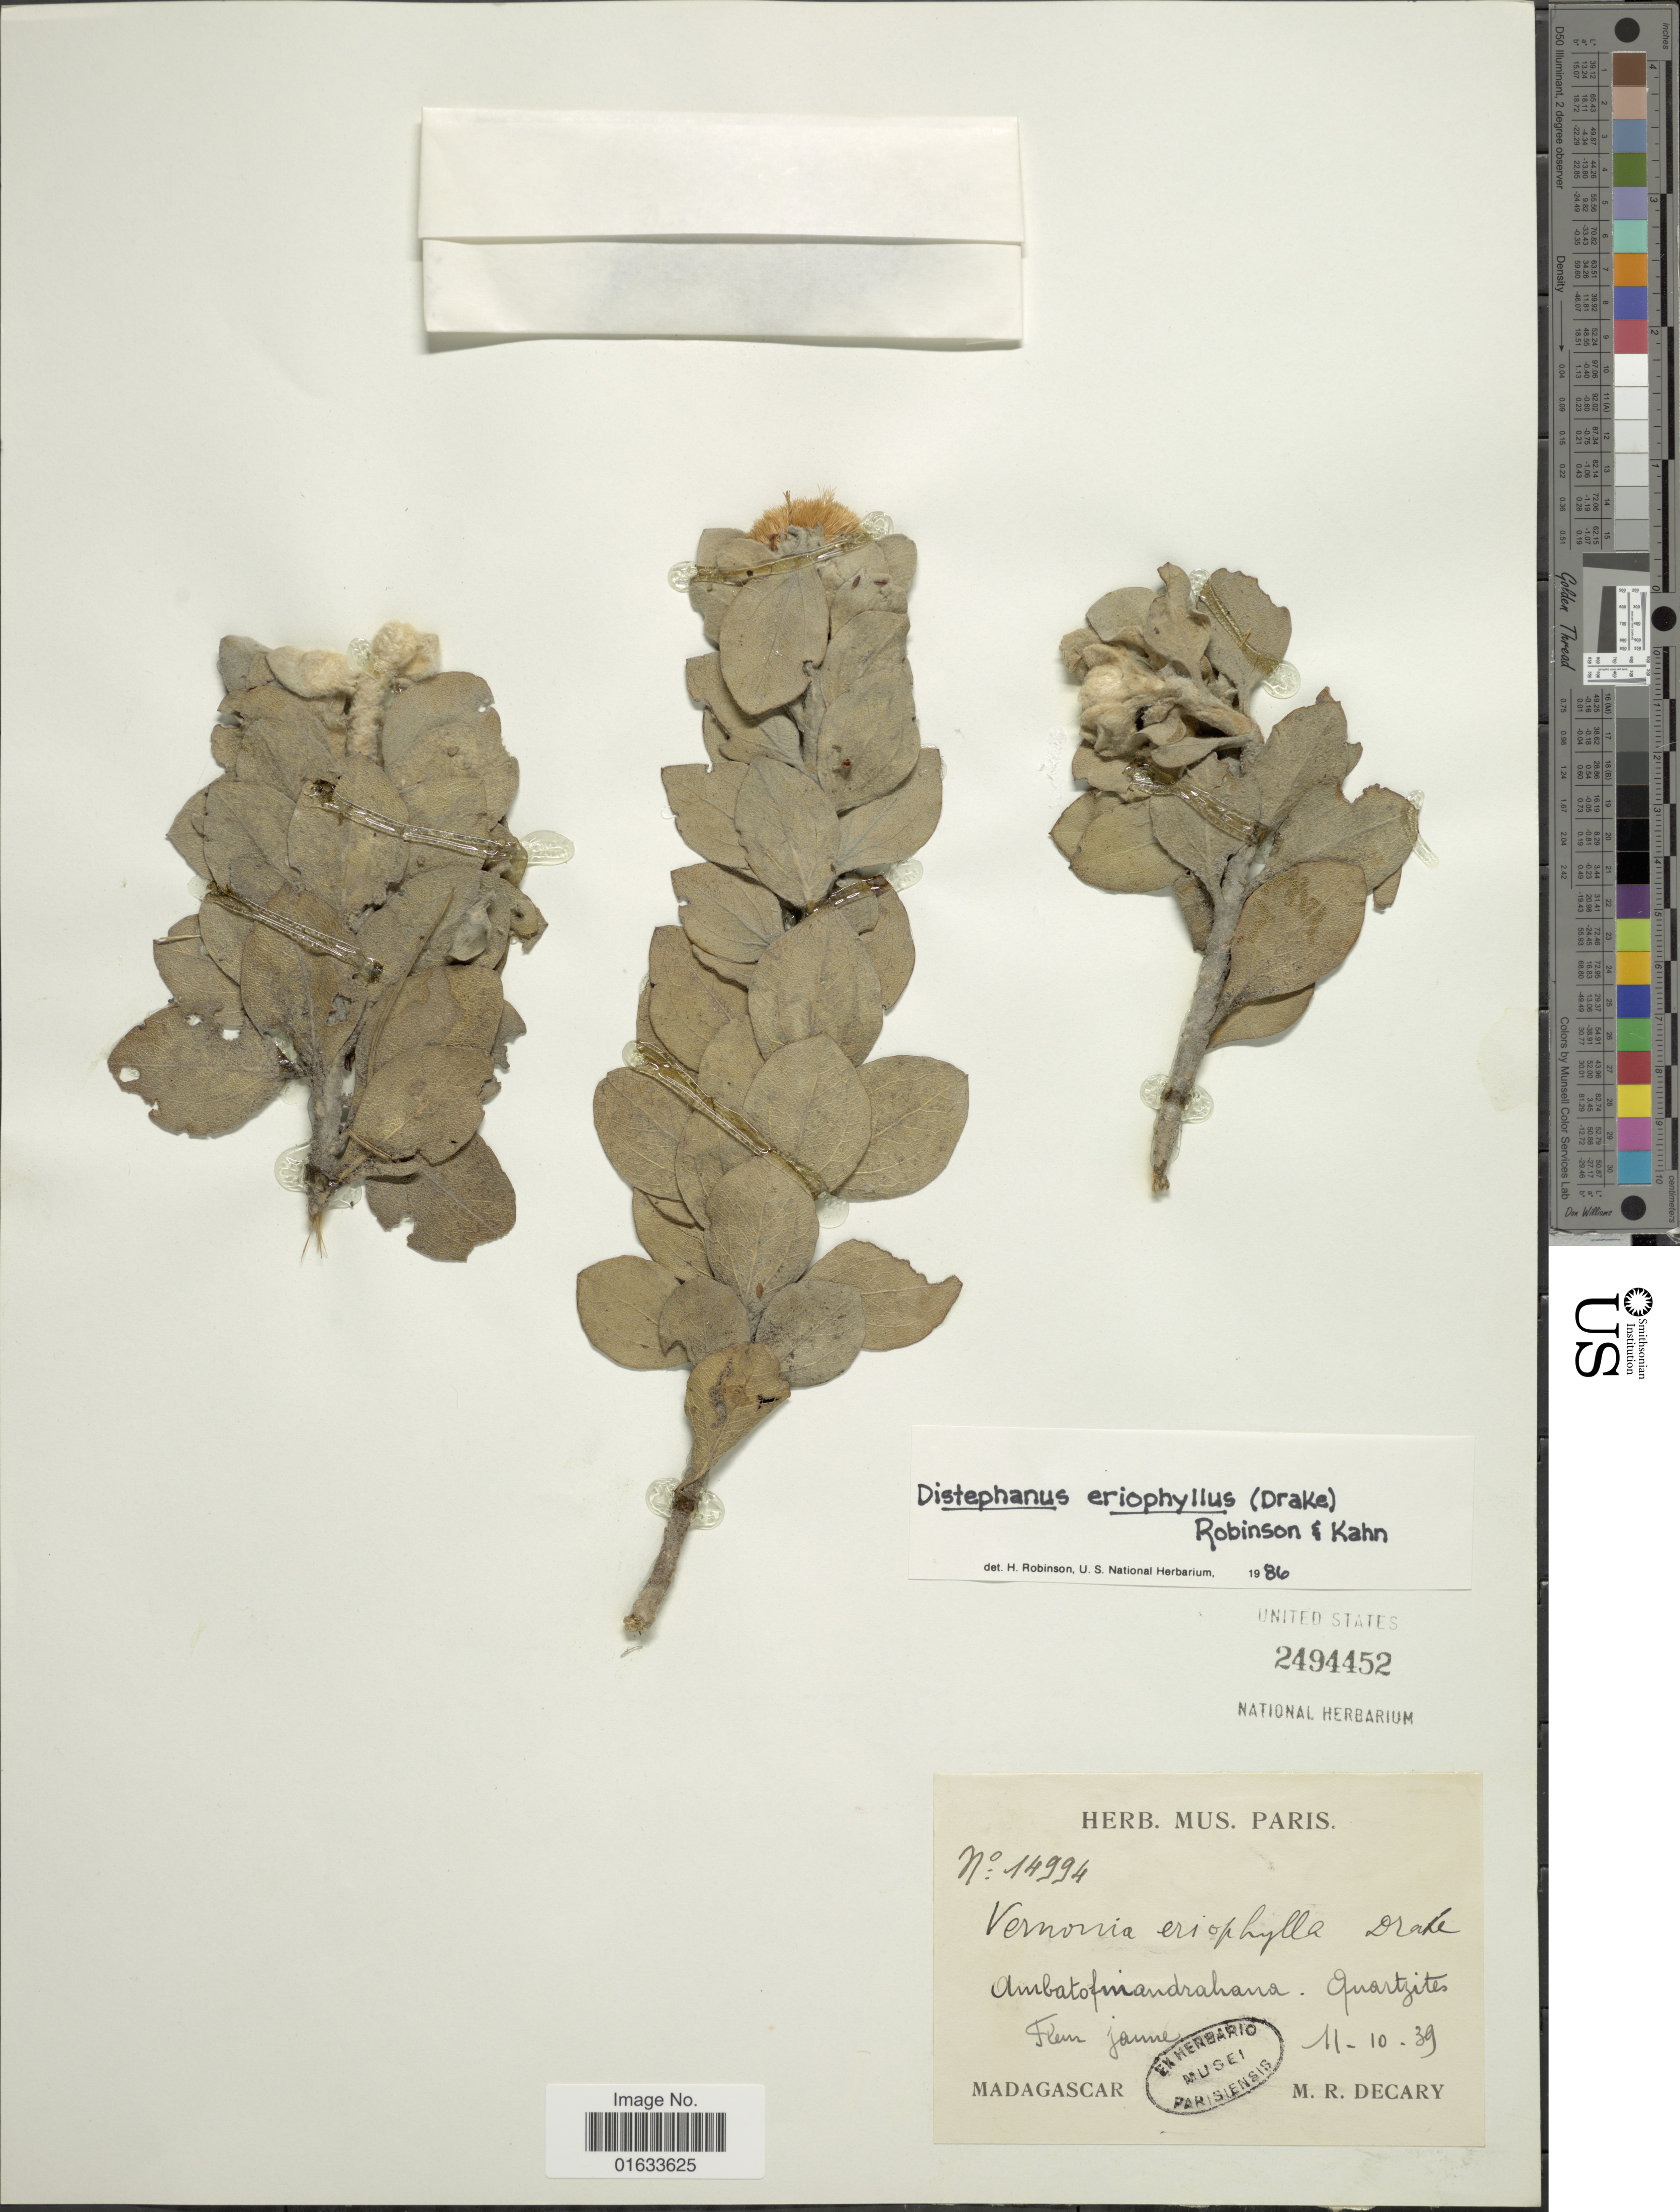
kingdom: Plantae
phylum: Tracheophyta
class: Magnoliopsida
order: Asterales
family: Asteraceae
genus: Distephanus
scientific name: Distephanus eriophyllus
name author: (Drake) H. Rob. & B. Kahn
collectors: R. Decary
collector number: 14994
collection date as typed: Transcribed d/m/y: 11/10/39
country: Madagascar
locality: Ambatofinandrahana. Quartzites.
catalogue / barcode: US 2494452